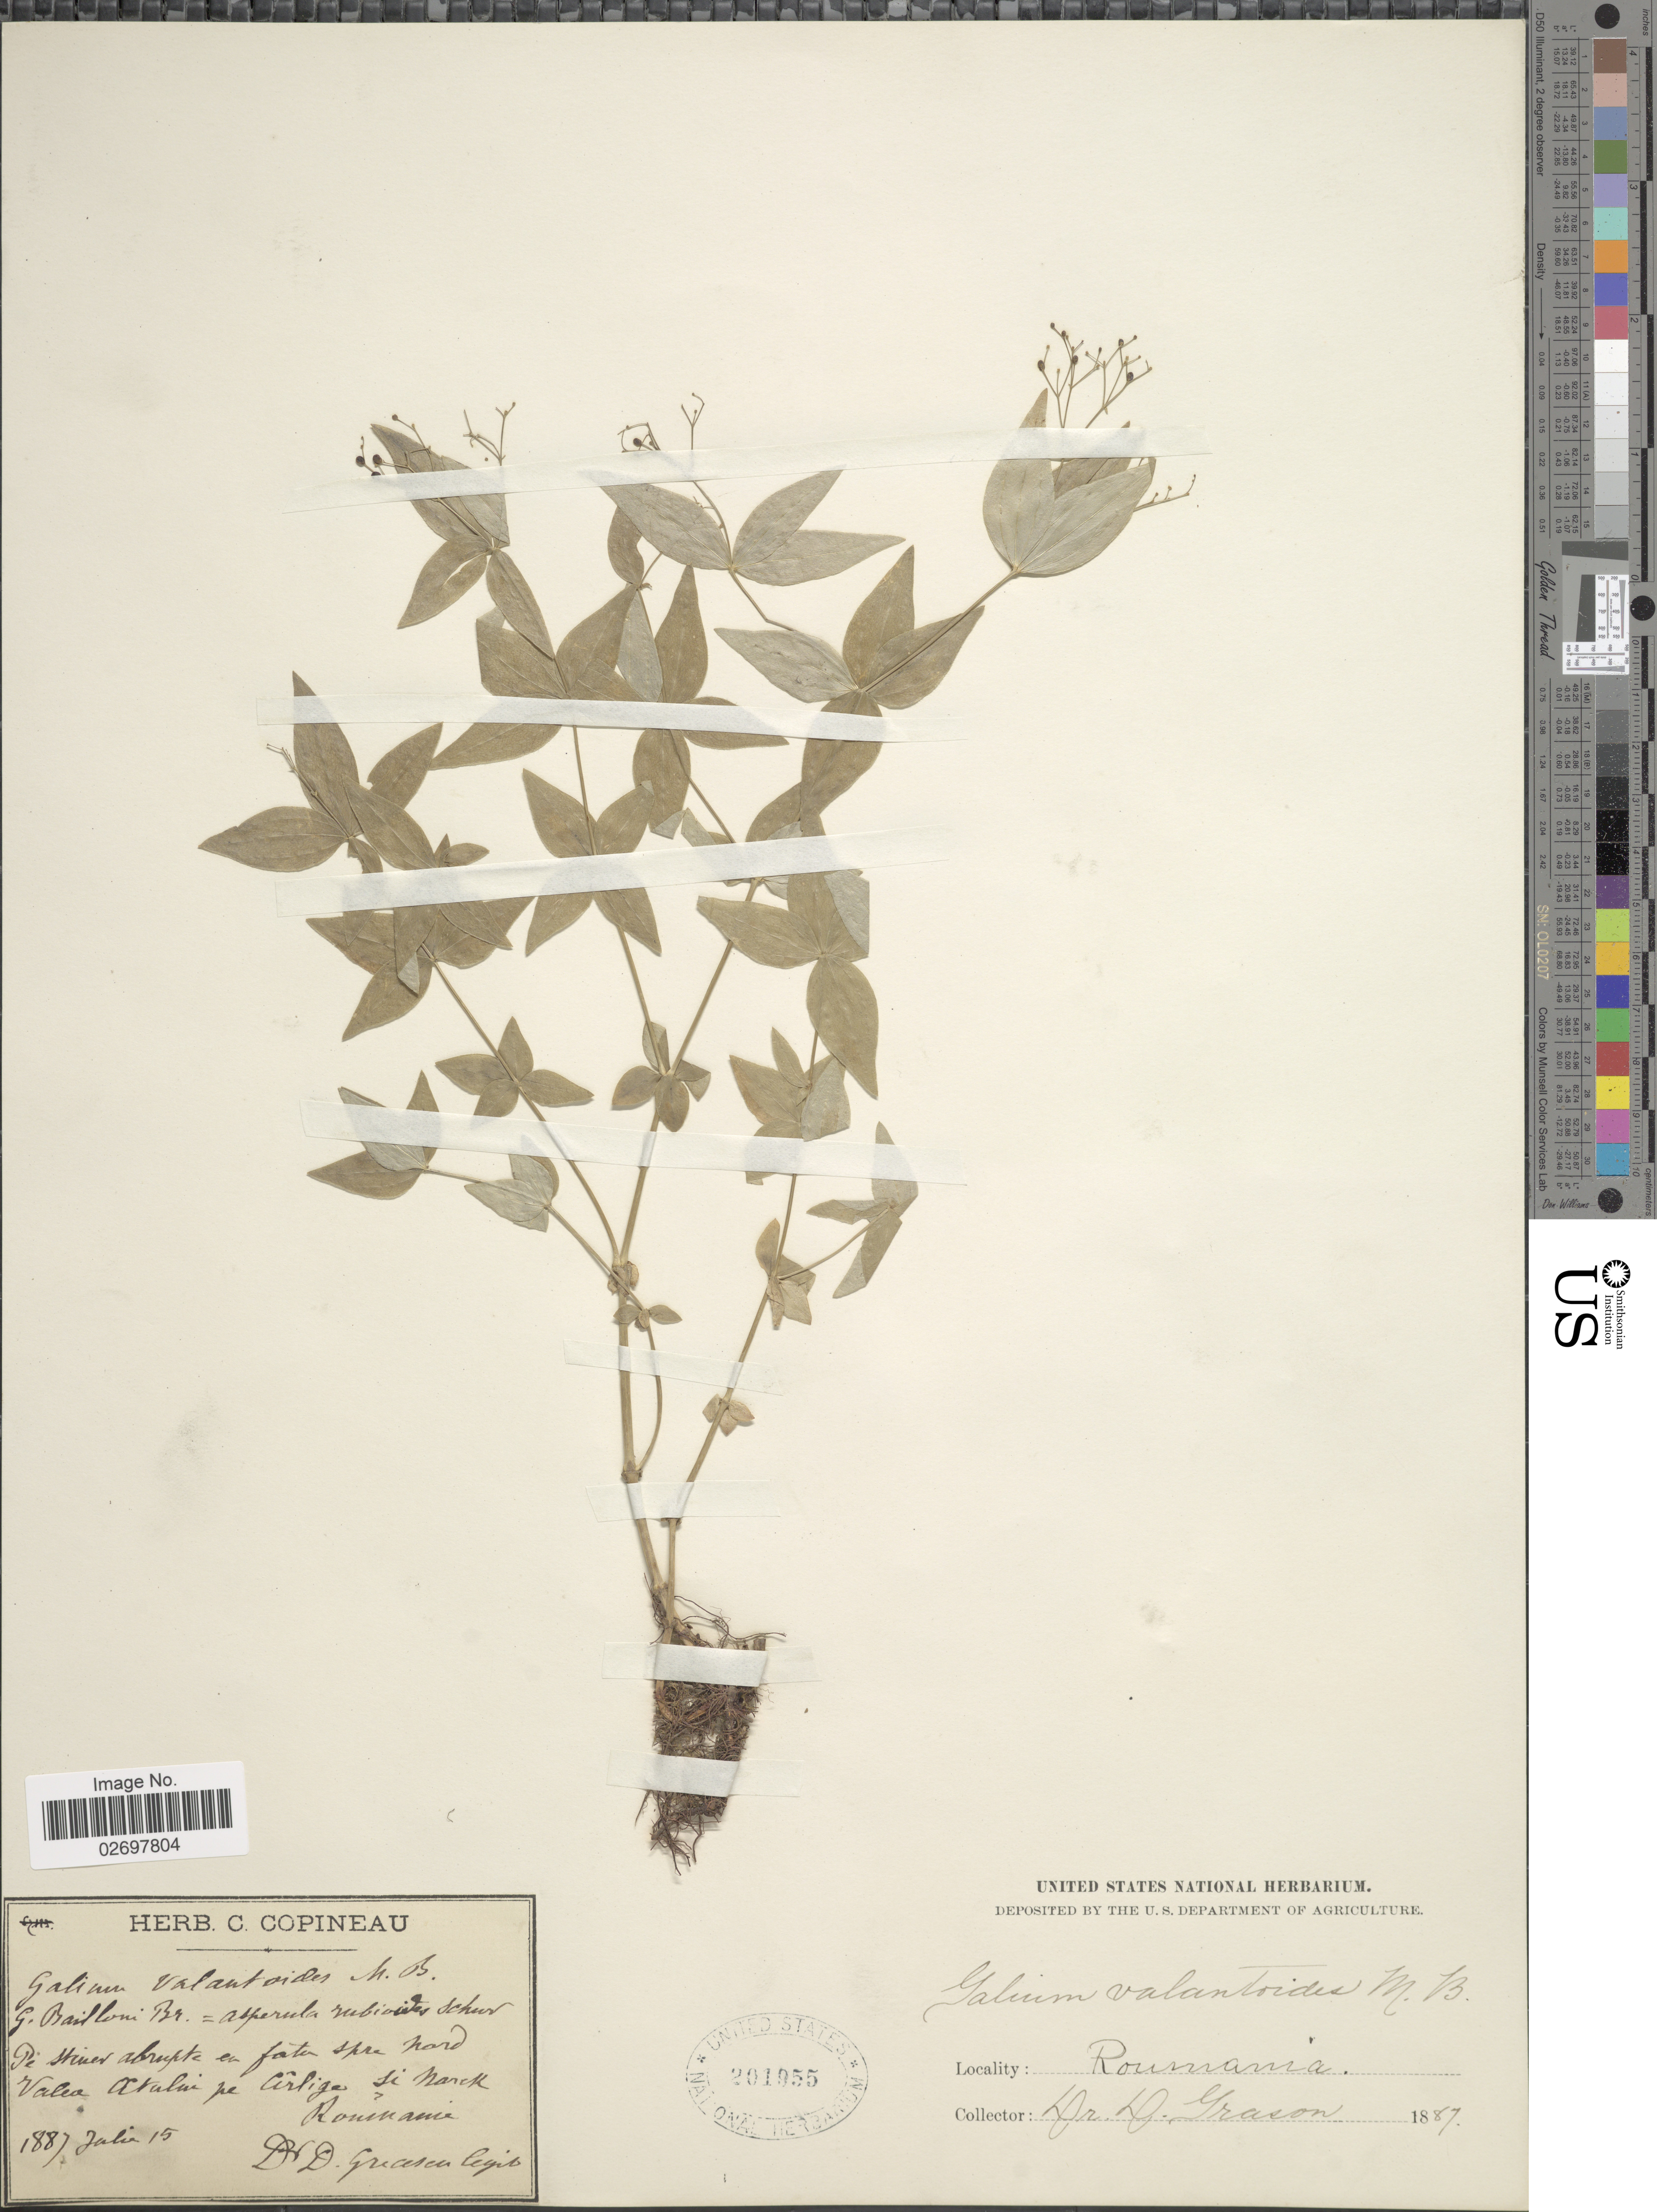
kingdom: Plantae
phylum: Tracheophyta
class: Magnoliopsida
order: Gentianales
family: Rubiaceae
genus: Galium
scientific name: Galium valantioides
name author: M. Bieb.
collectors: D. Grason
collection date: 1887-07-15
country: Romania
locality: Pe stuier abruft en fater supre nord Valea Atalai pe Cerlige si naret [interpreted]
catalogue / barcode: US 201955